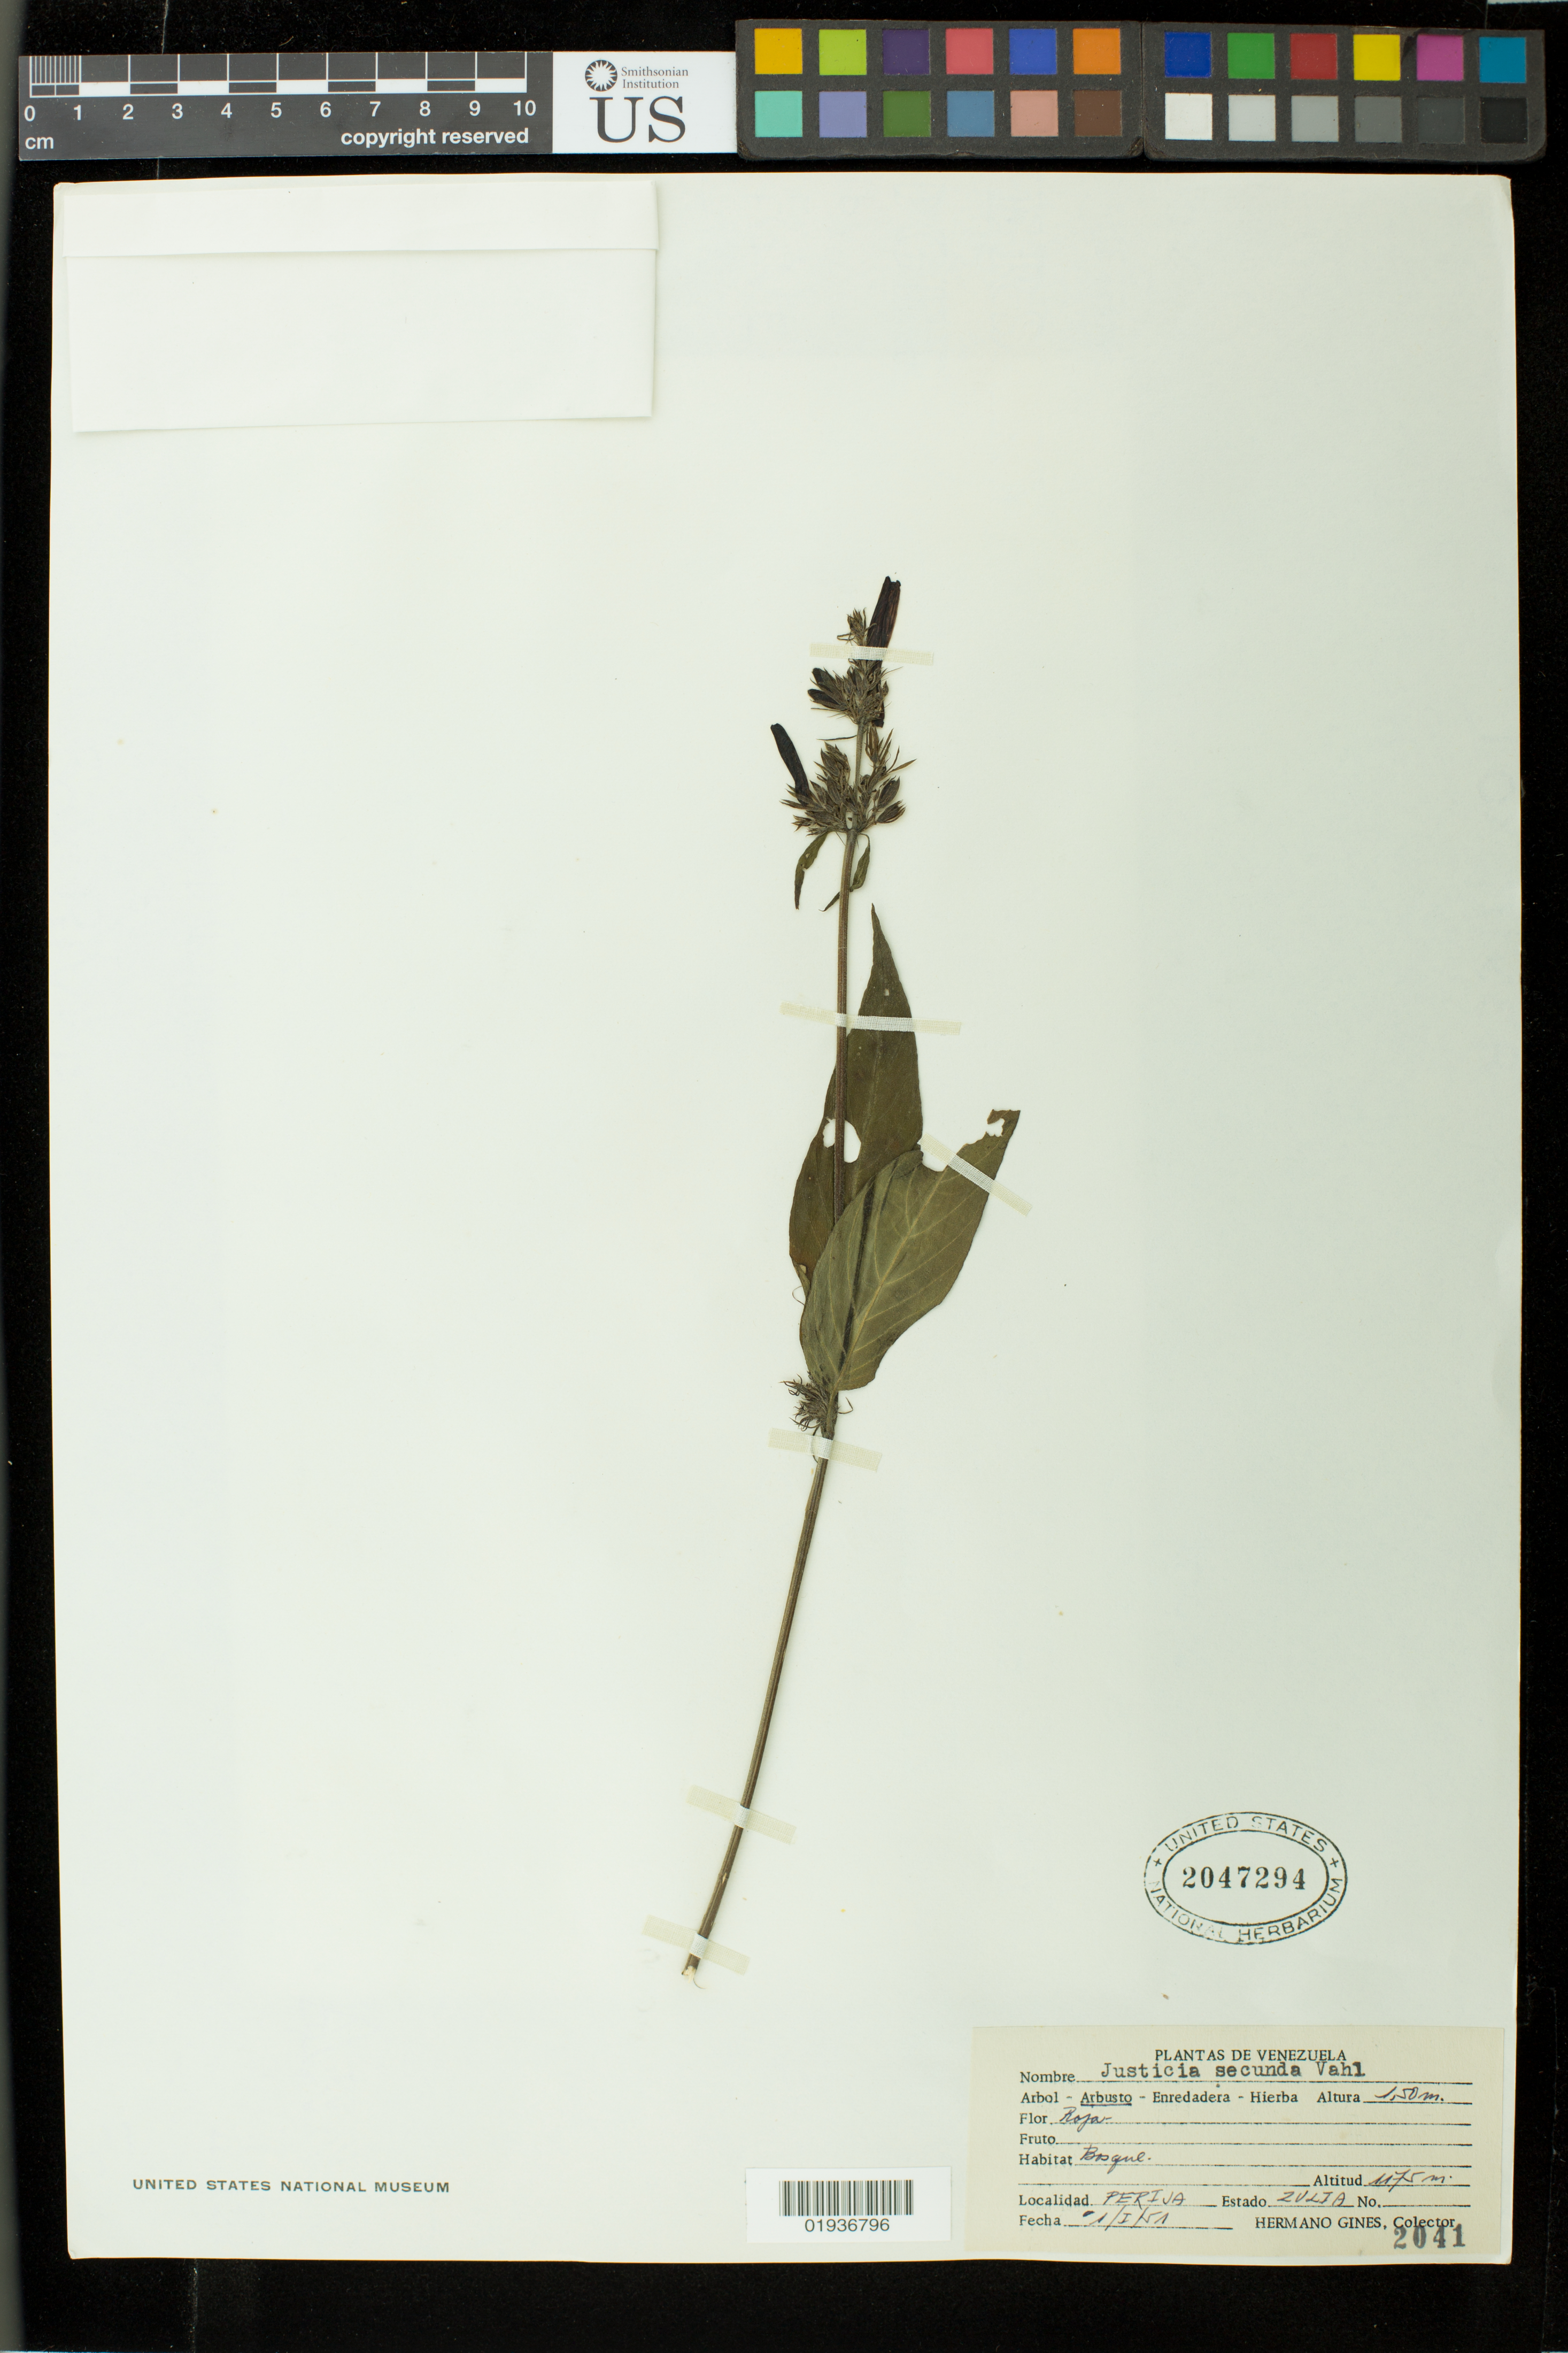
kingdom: Plantae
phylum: Tracheophyta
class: Magnoliopsida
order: Lamiales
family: Acanthaceae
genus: Justicia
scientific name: Justicia secunda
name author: Vahl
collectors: Bro. Gines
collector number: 2041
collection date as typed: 01 Jan 1951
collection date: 1951-01-01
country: Venezuela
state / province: Zulia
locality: Perija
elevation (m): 1175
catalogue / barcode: US 2047294